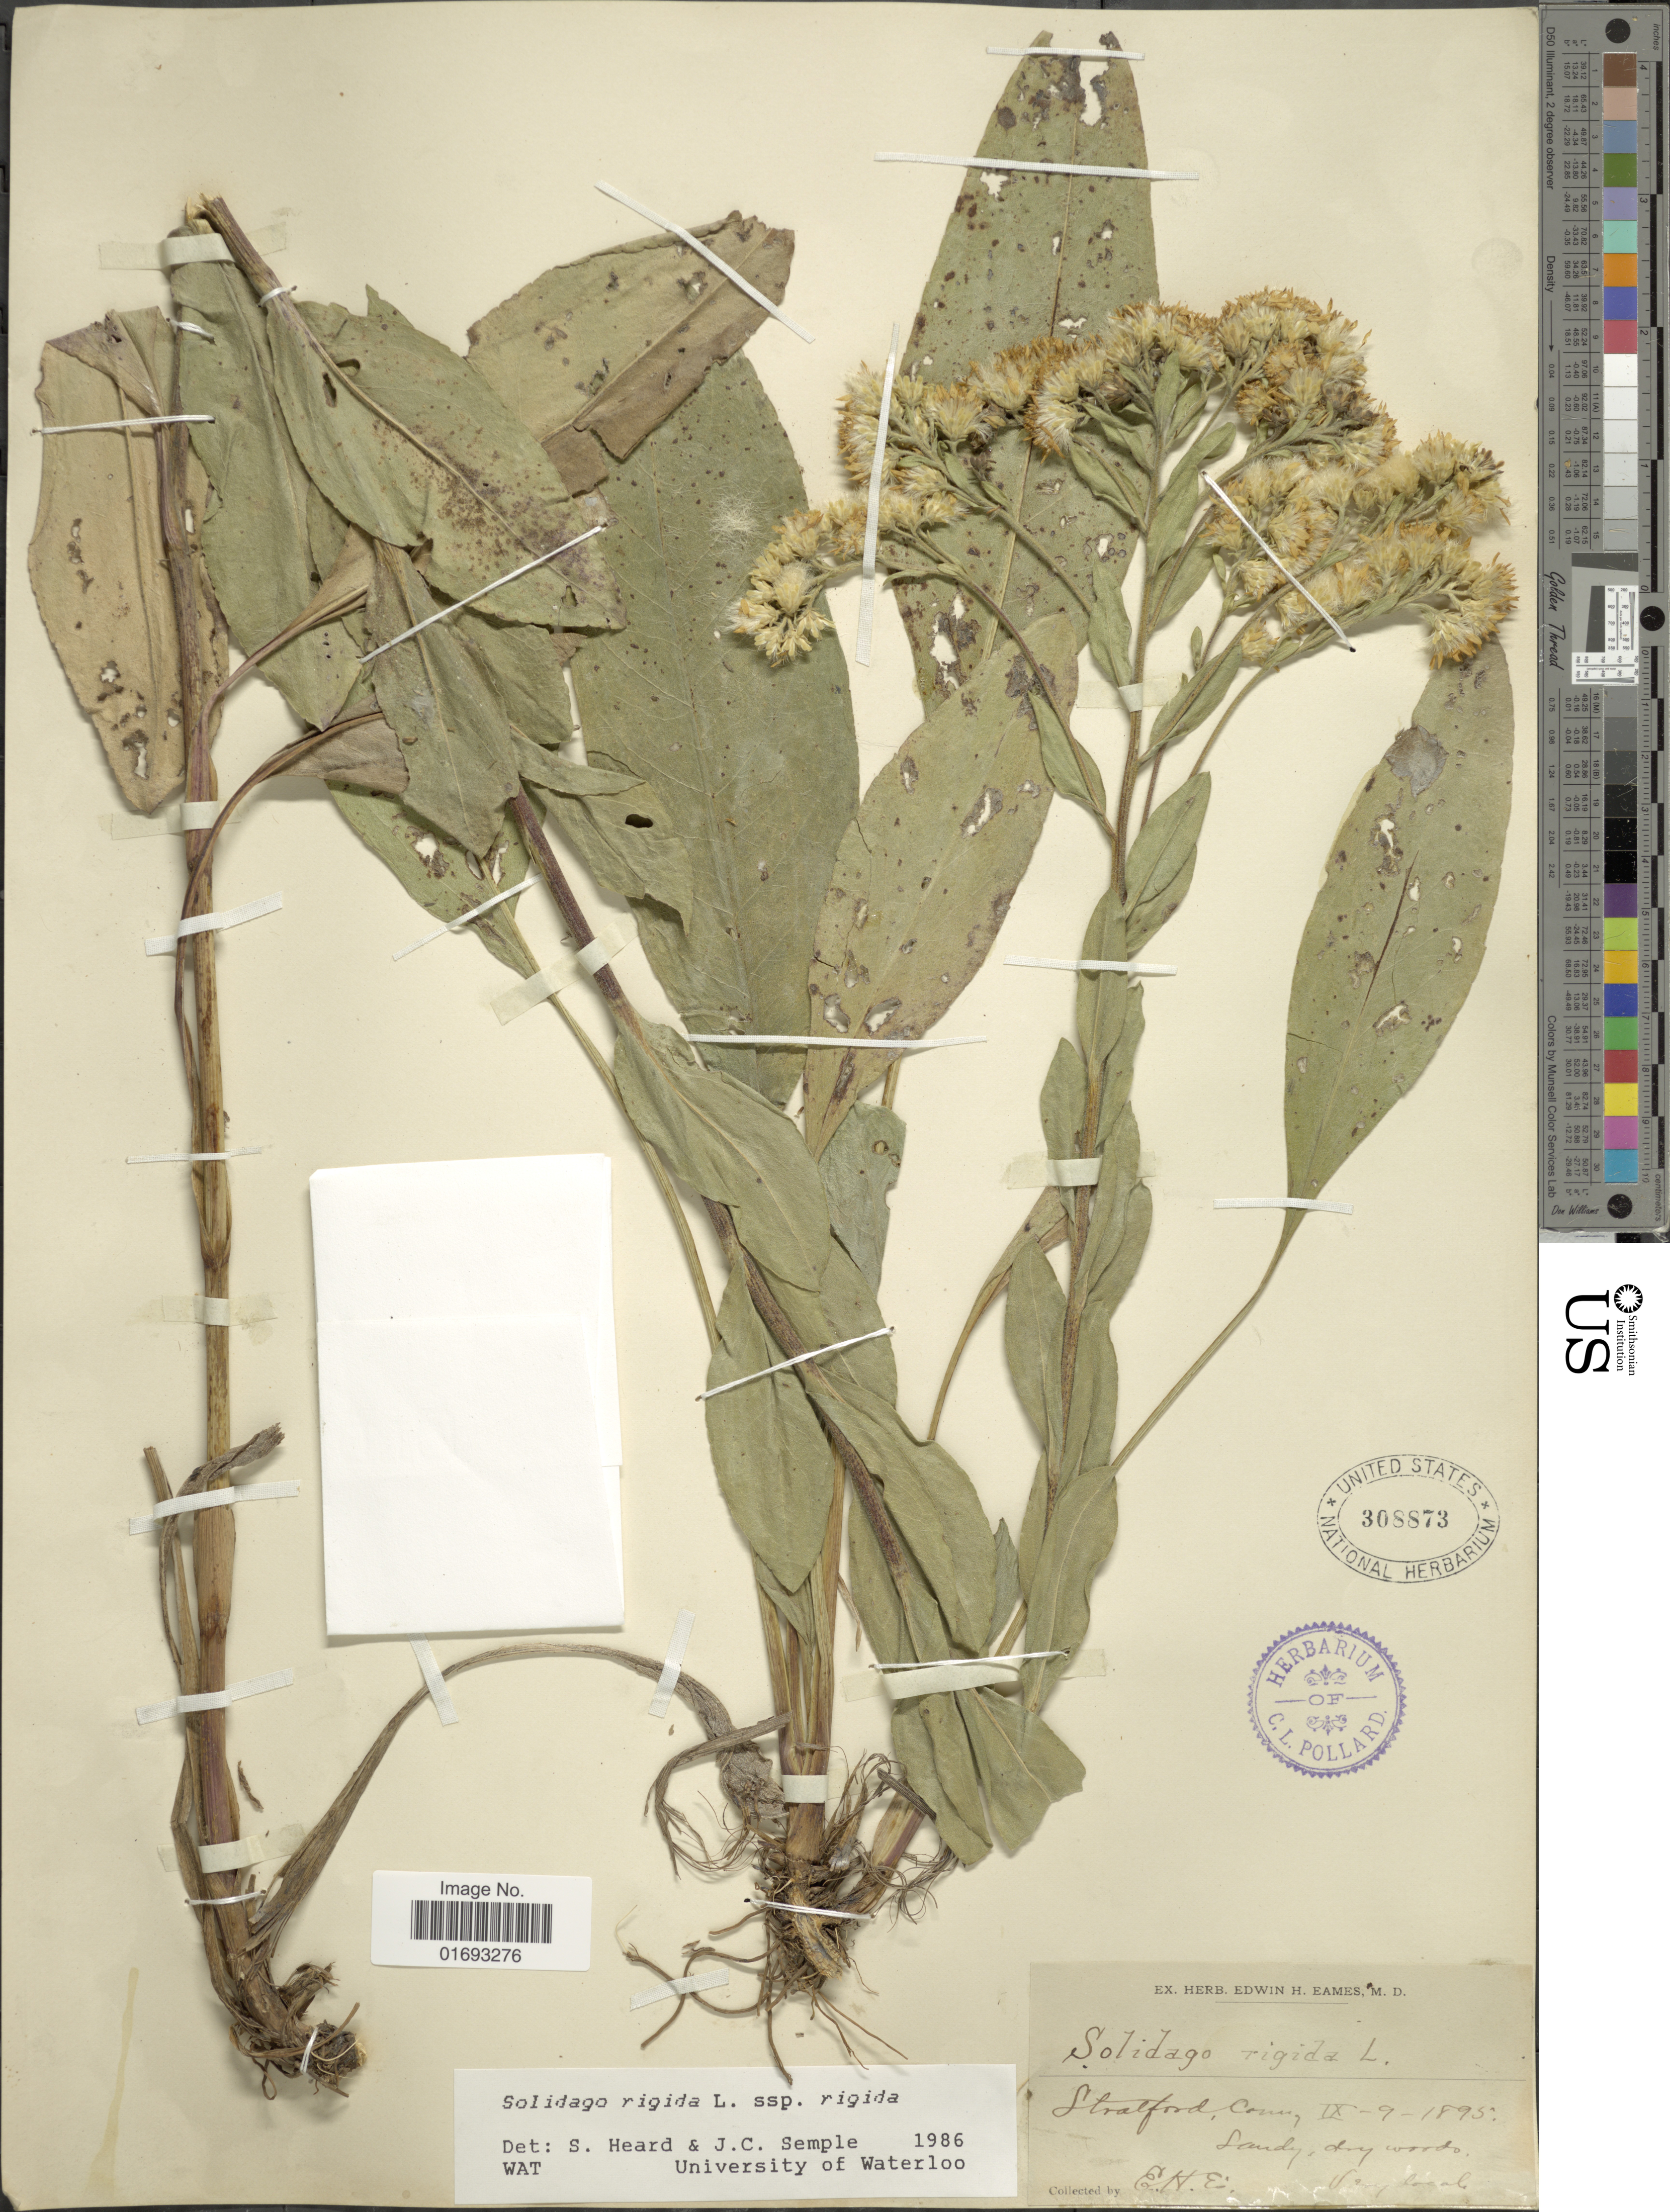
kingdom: Plantae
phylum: Tracheophyta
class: Magnoliopsida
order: Asterales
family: Asteraceae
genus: Oligoneuron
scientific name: Oligoneuron rigidum var. rigidum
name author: (L.) Small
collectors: E. H. Eames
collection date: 1895-09-09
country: United States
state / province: Connecticut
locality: Sandy, dry woods, very local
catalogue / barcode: US 308873